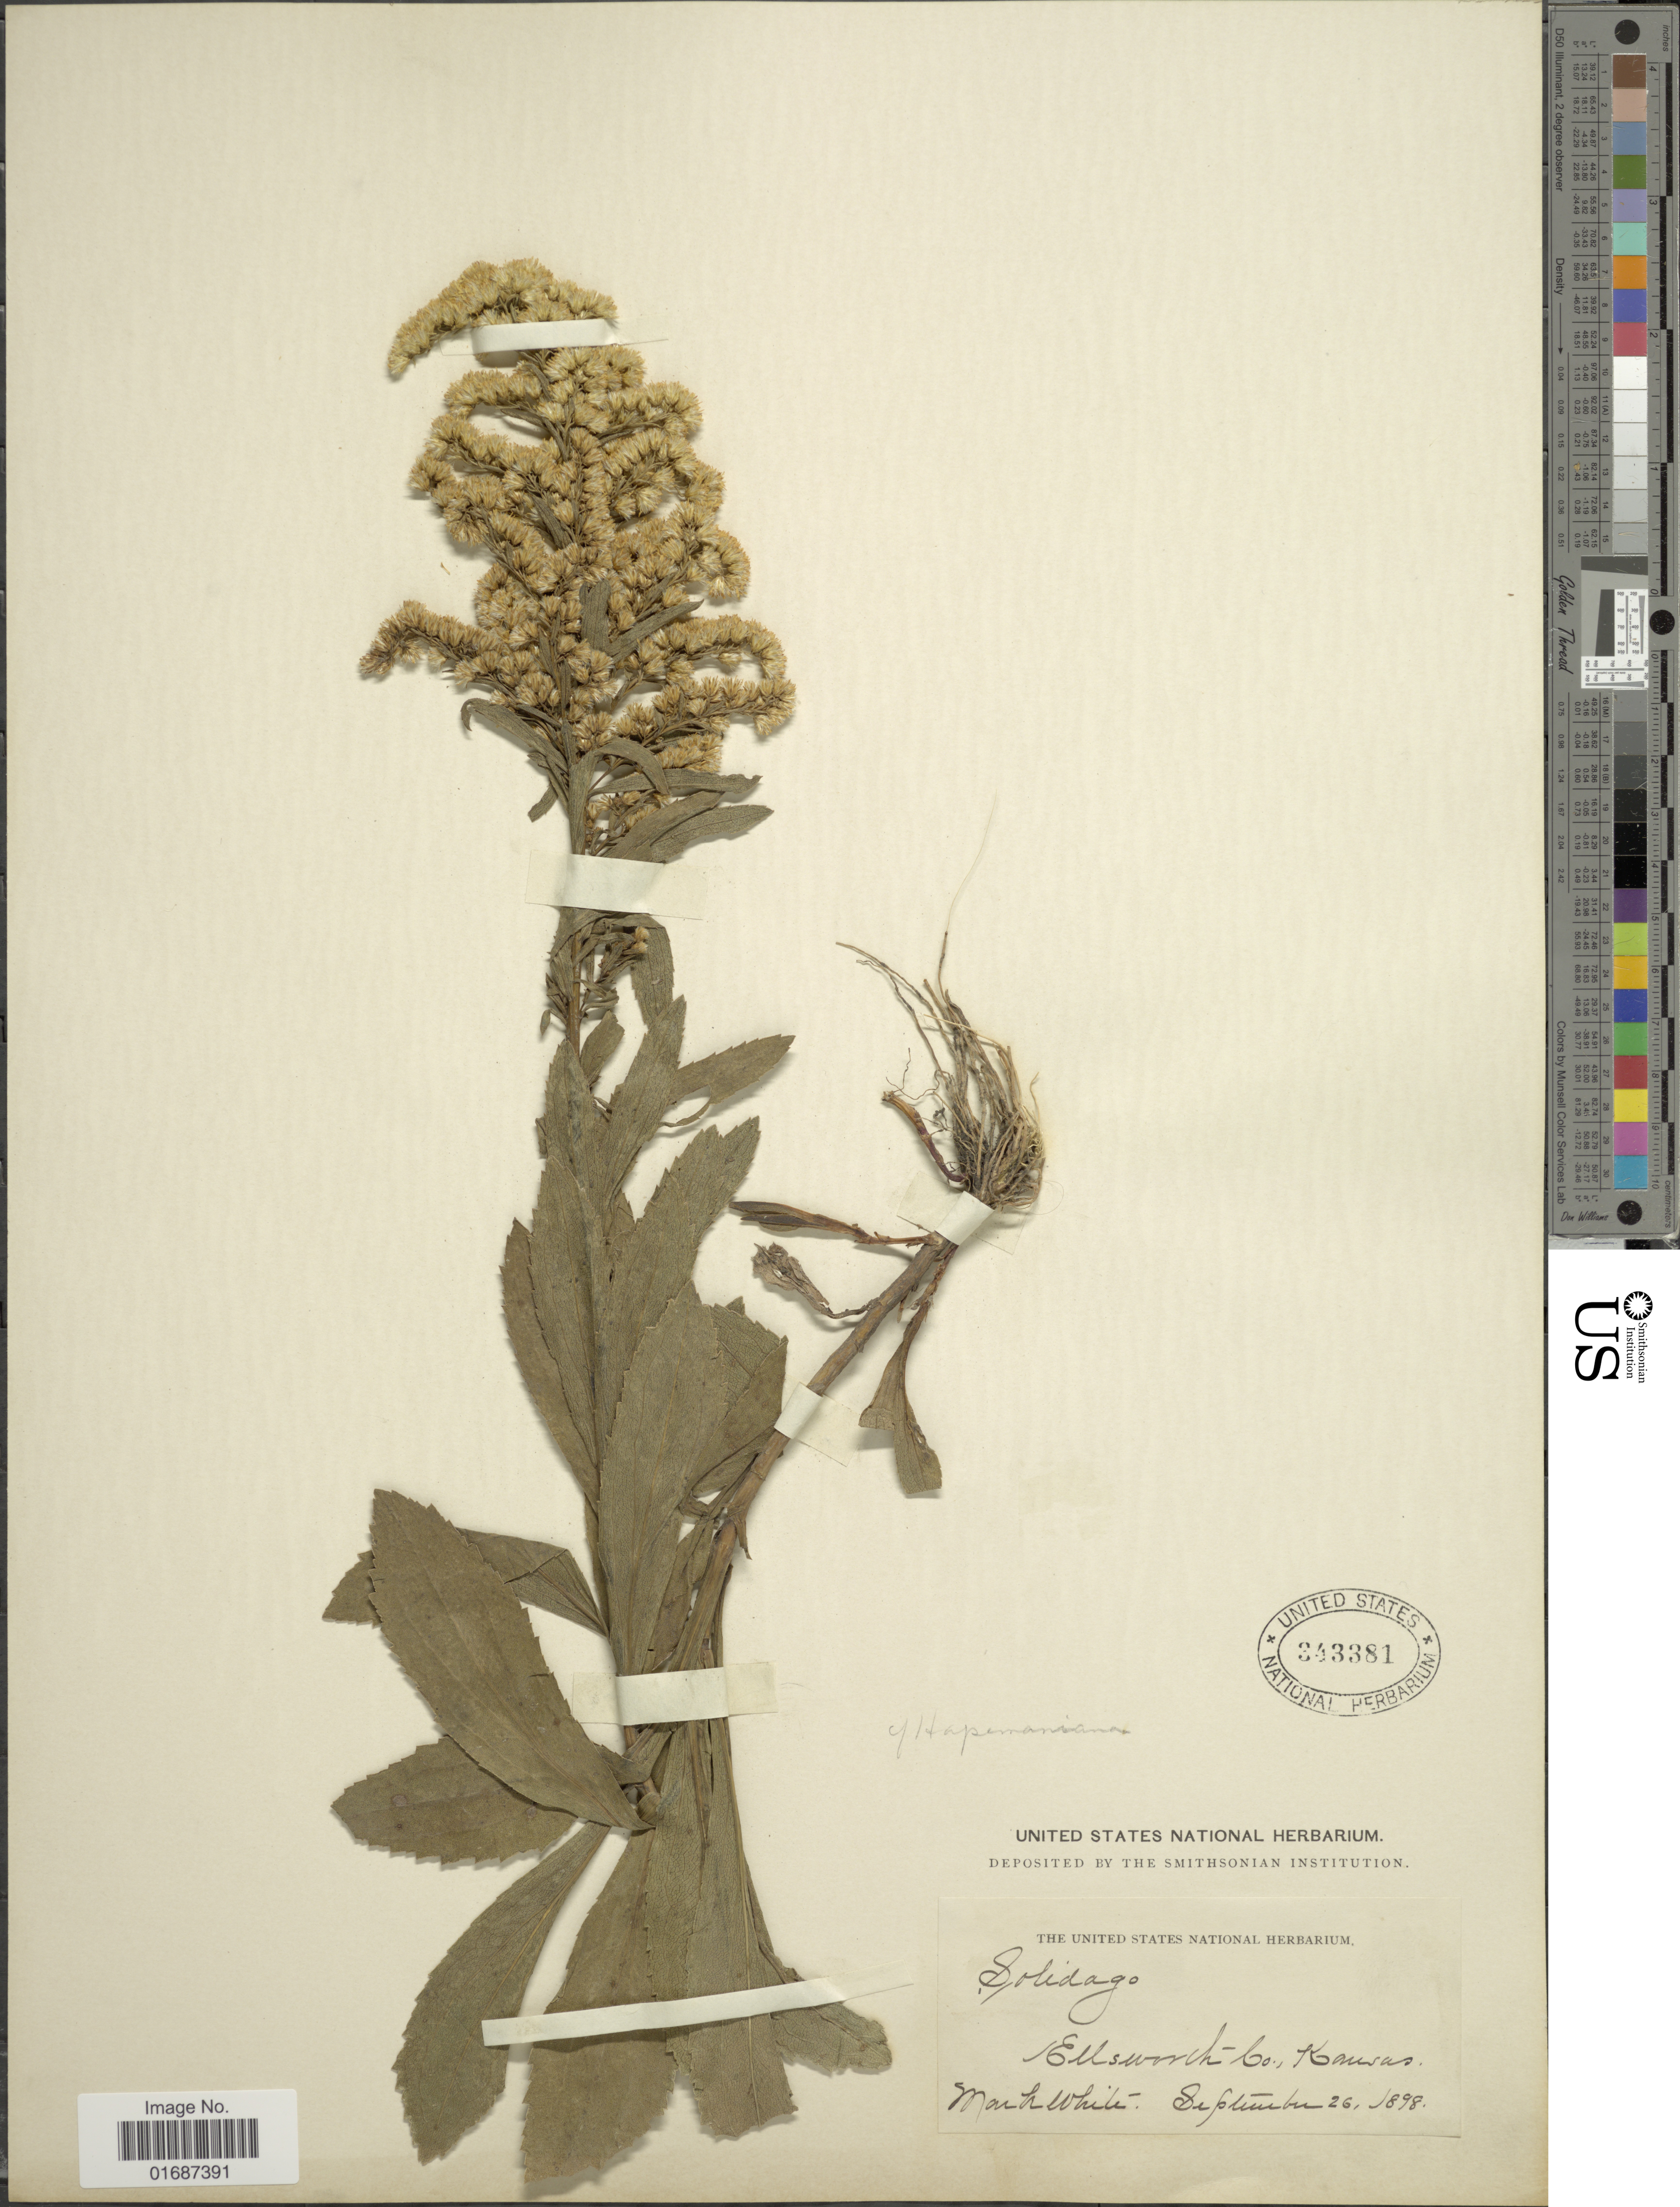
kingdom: Plantae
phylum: Tracheophyta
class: Magnoliopsida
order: Asterales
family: Asteraceae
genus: Solidago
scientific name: Solidago hapemaniana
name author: Rydb.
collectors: M. White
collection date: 1898-09-26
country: United States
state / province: Kansas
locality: Ellsworth Co.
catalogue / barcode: US 343381